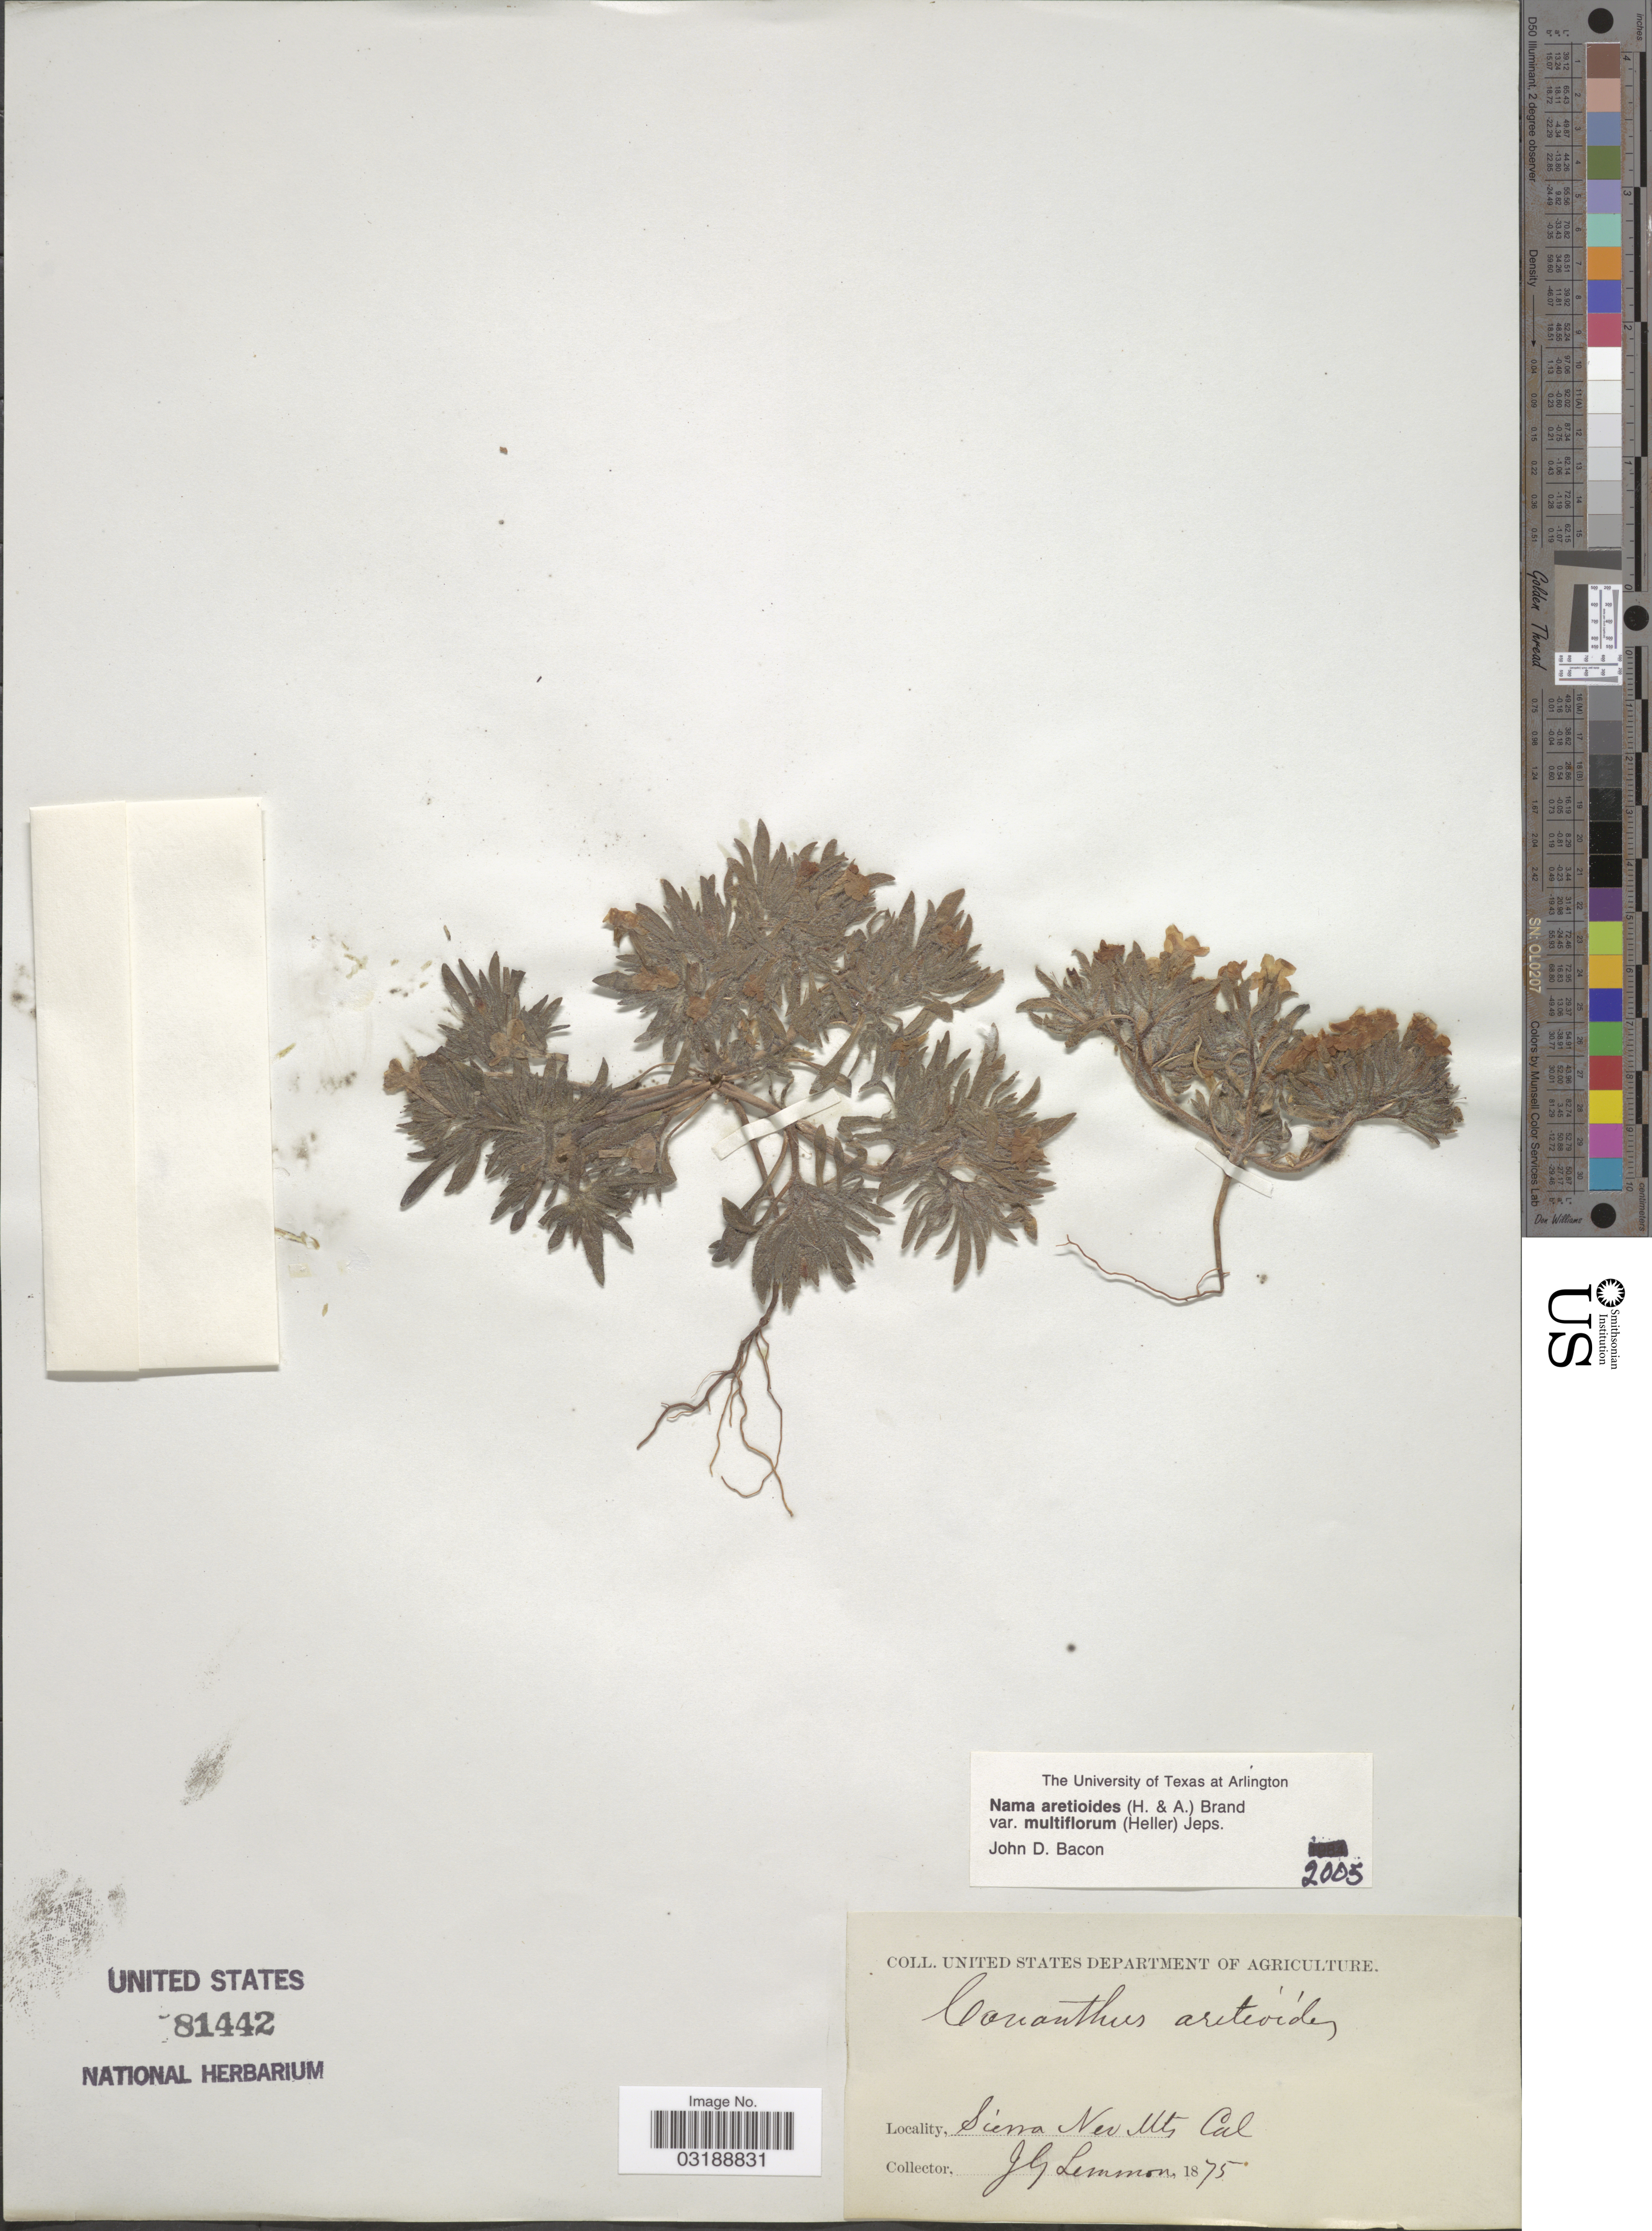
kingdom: Plantae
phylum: Tracheophyta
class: Magnoliopsida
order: Boraginales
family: Namaceae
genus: Nama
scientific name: Nama aretioides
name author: (Hook. & Arn.) Brand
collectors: J. Lemmon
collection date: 1875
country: United States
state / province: California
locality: Sierra Nev Mts. Cal.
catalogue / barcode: US 81442